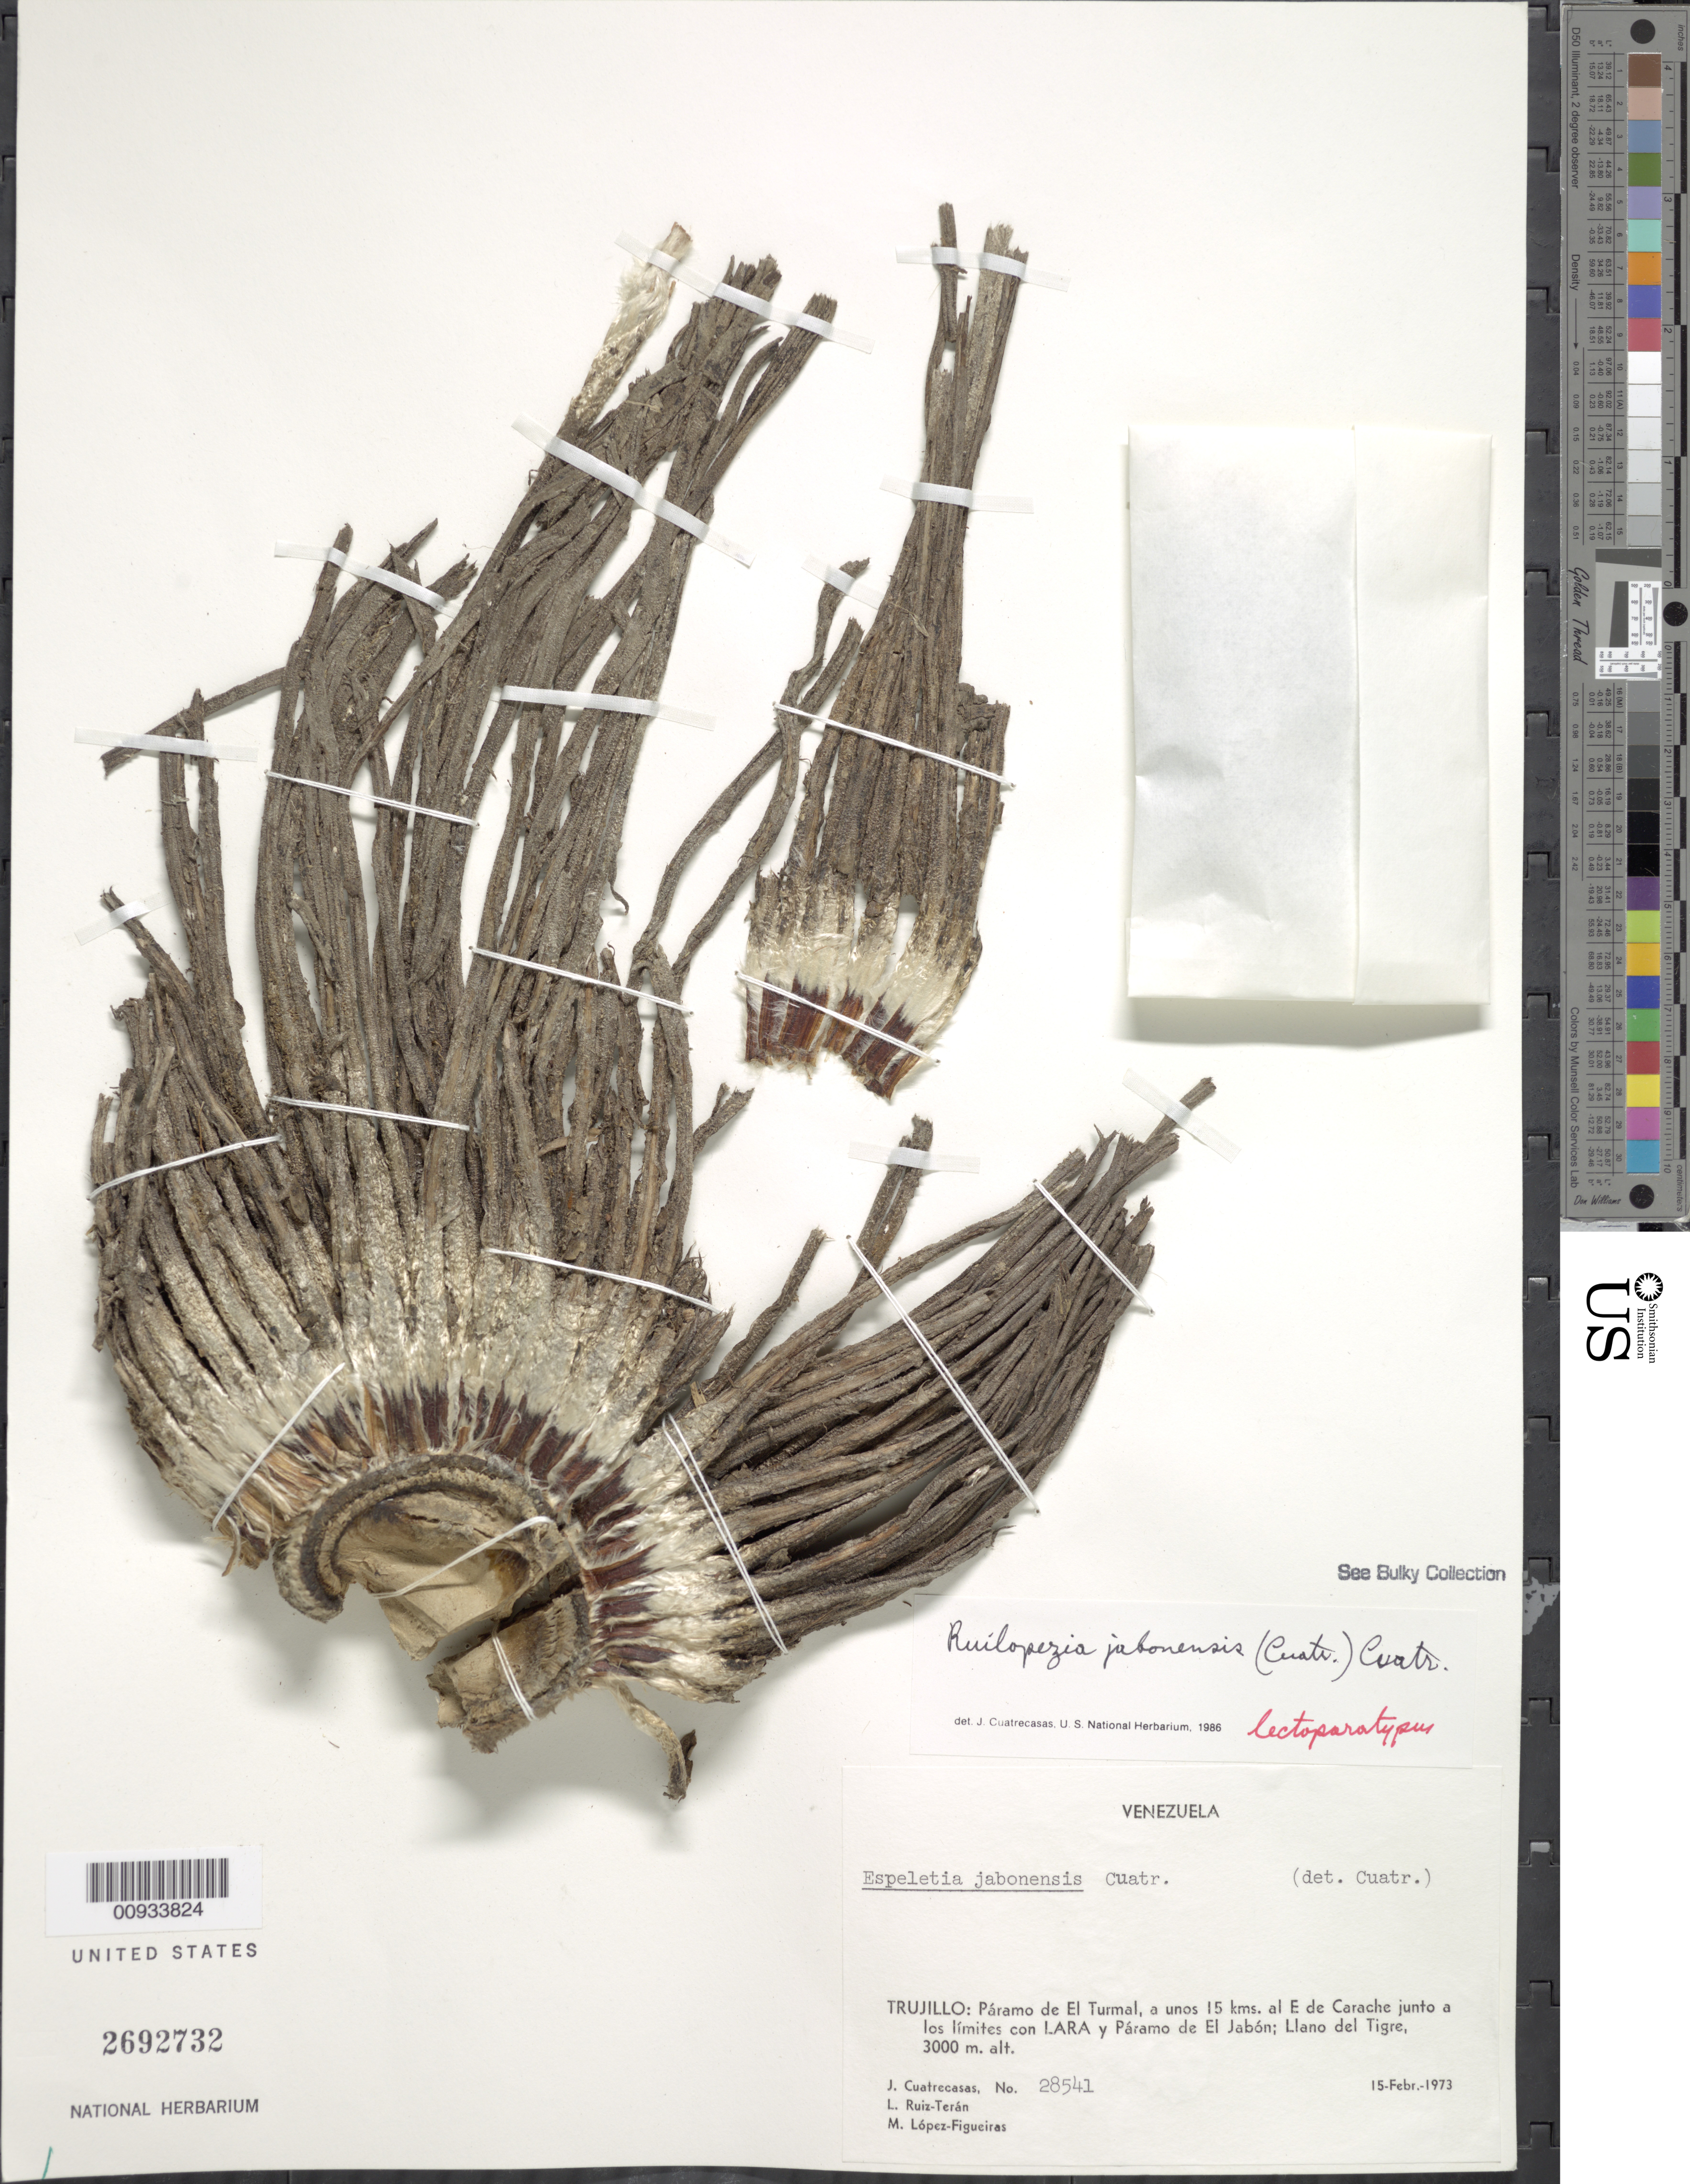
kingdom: Plantae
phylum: Tracheophyta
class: Magnoliopsida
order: Asterales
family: Asteraceae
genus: Ruilopezia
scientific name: Ruilopezia jabonensis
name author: (Cuatrec.) Cuatrec.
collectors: J. Cuatrecasas, L. E. Ruíz-Terán & M. López Figueiras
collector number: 28541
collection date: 1973-02-15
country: Venezuela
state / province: Trujillo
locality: Paramo de El Turmal, a unos 15 kms al E de Carache junto a los limites con Lara y Paramo de El Jabon, Llano del Tigre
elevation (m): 3000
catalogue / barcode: US 2692732